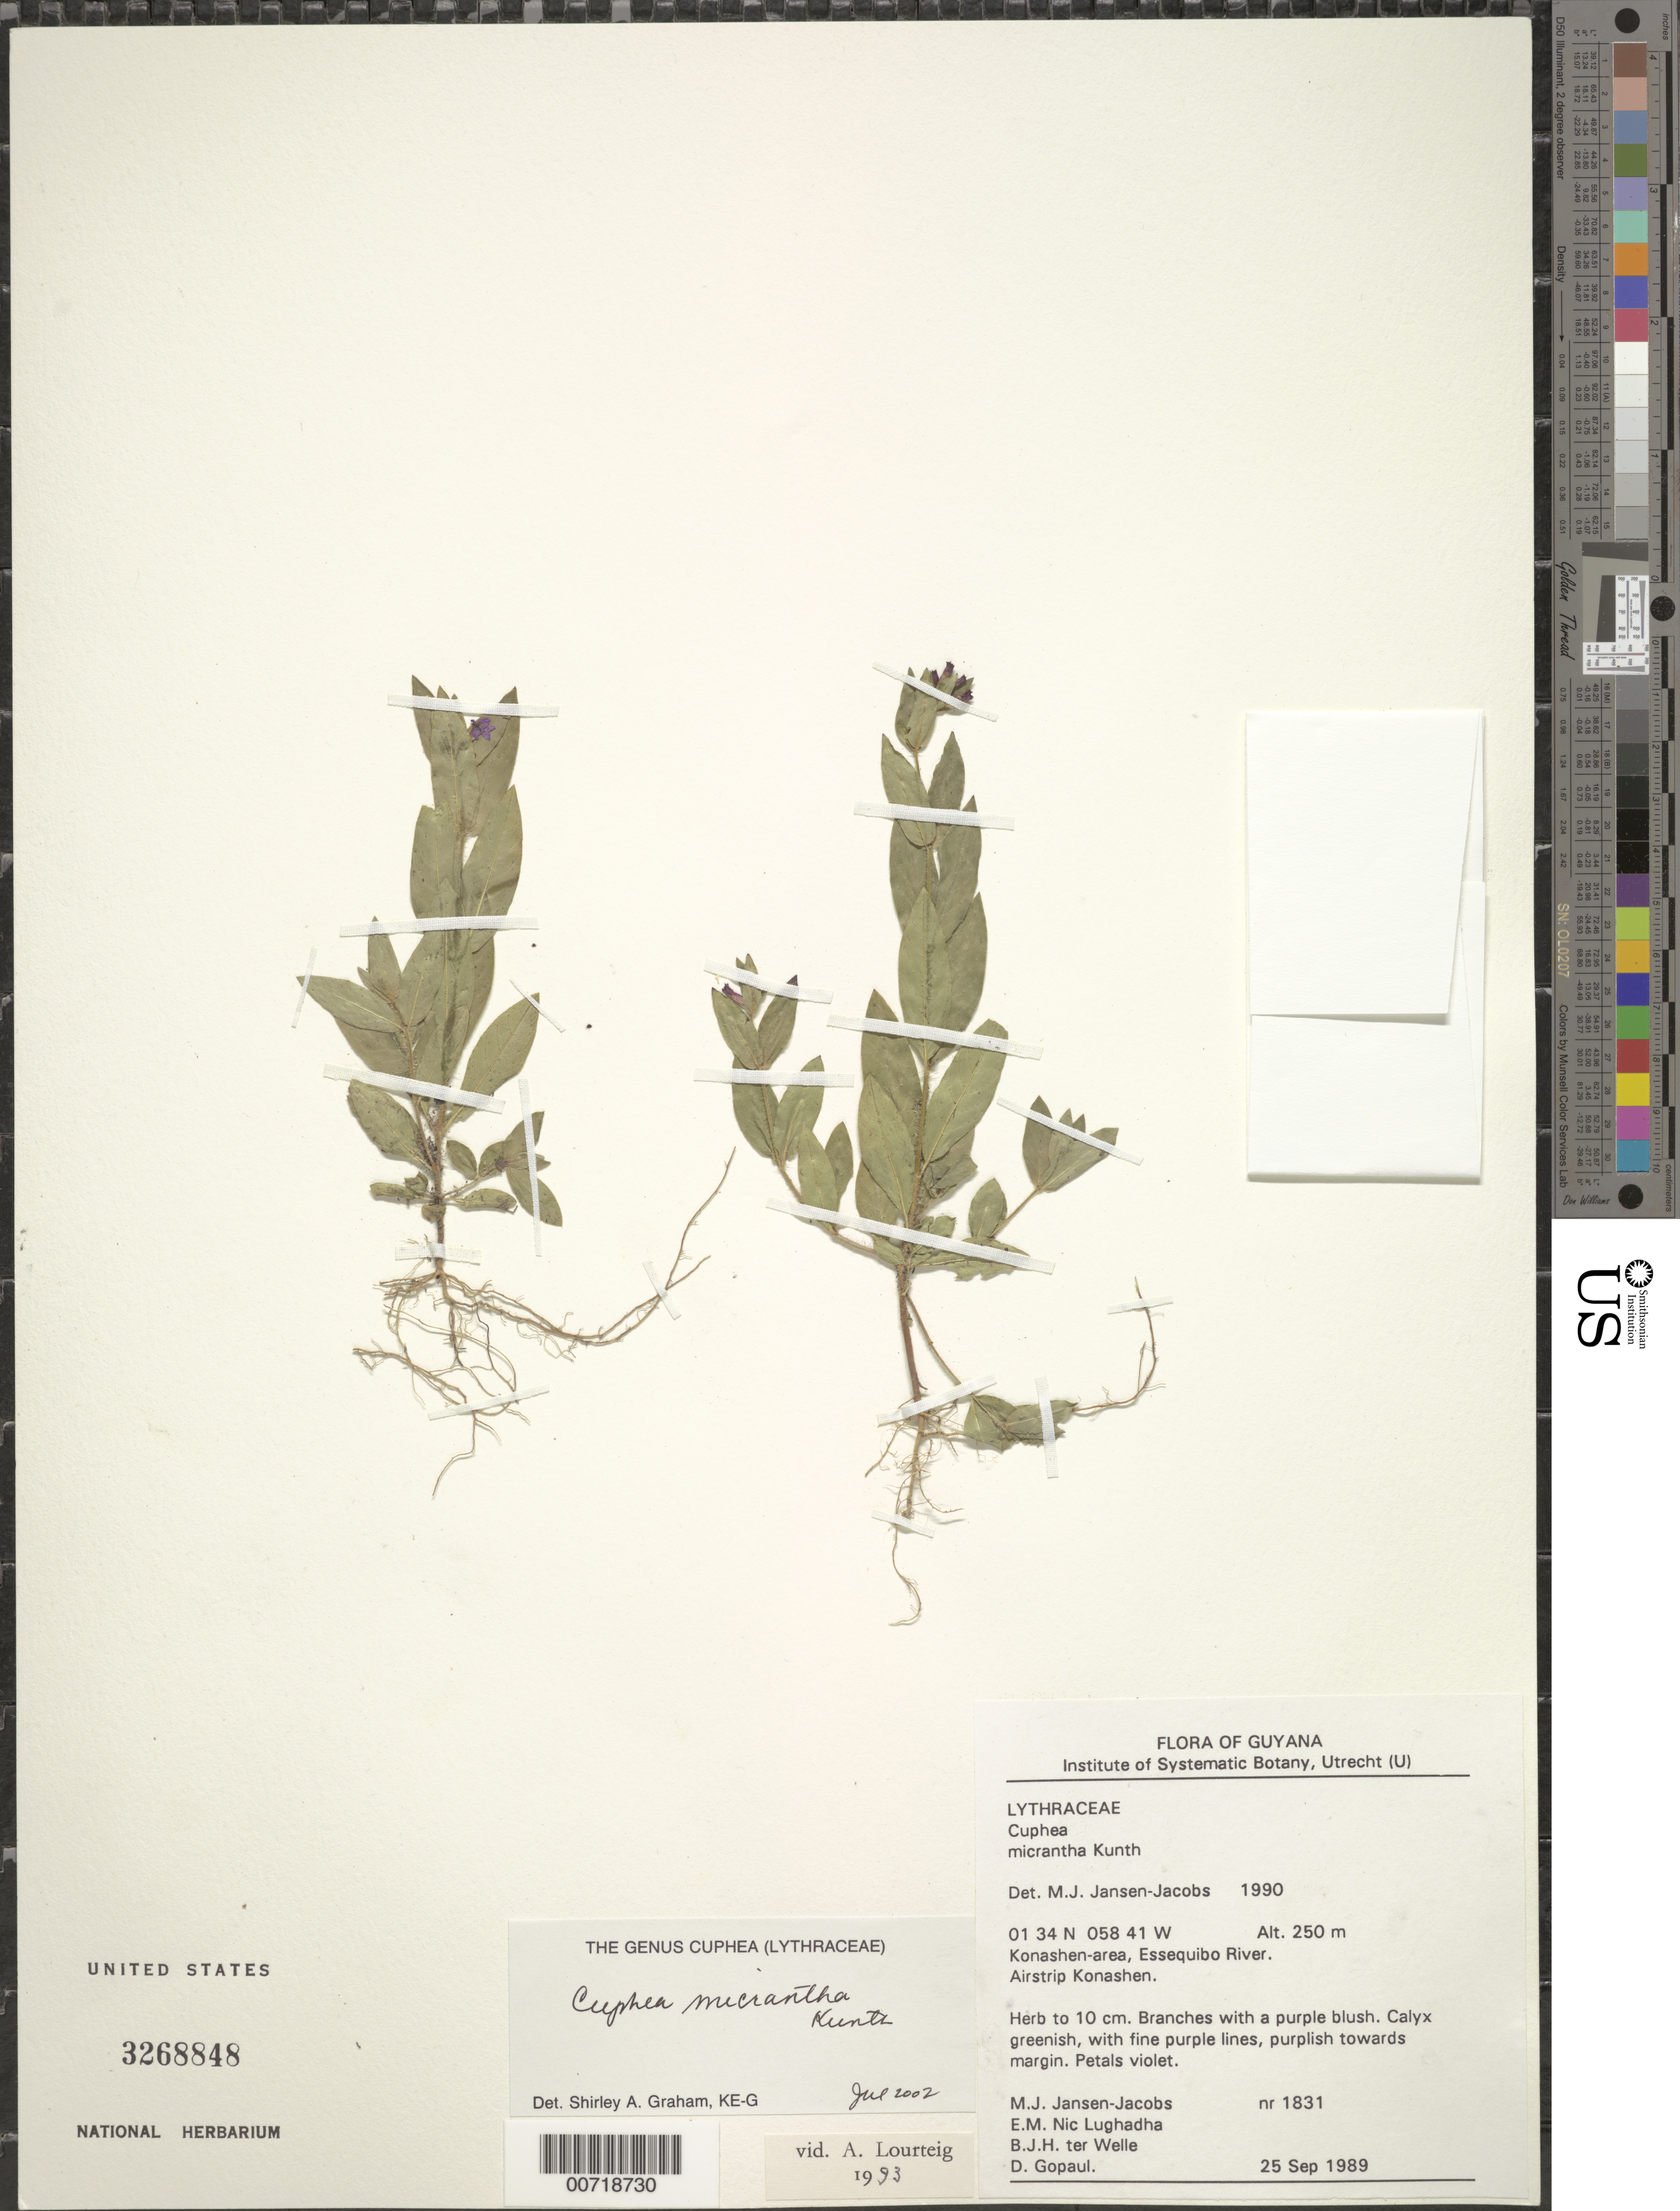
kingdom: Plantae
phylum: Tracheophyta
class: Magnoliopsida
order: Myrtales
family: Lythraceae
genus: Cuphea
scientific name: Cuphea micrantha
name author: Kunth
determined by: Graham, Shirley Ann Tousch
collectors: M. J. Jansen-Jacobs, E. Nic Lughadha, B. Welle & D. Gopaul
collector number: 1831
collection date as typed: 25-Sep-89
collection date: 1989-09-25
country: Guyana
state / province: U. Takutu-U. Essequibo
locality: Konashen-area, Essequibo River. Airstrip Konashen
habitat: Secondary vegetation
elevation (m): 250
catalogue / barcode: US 3268848